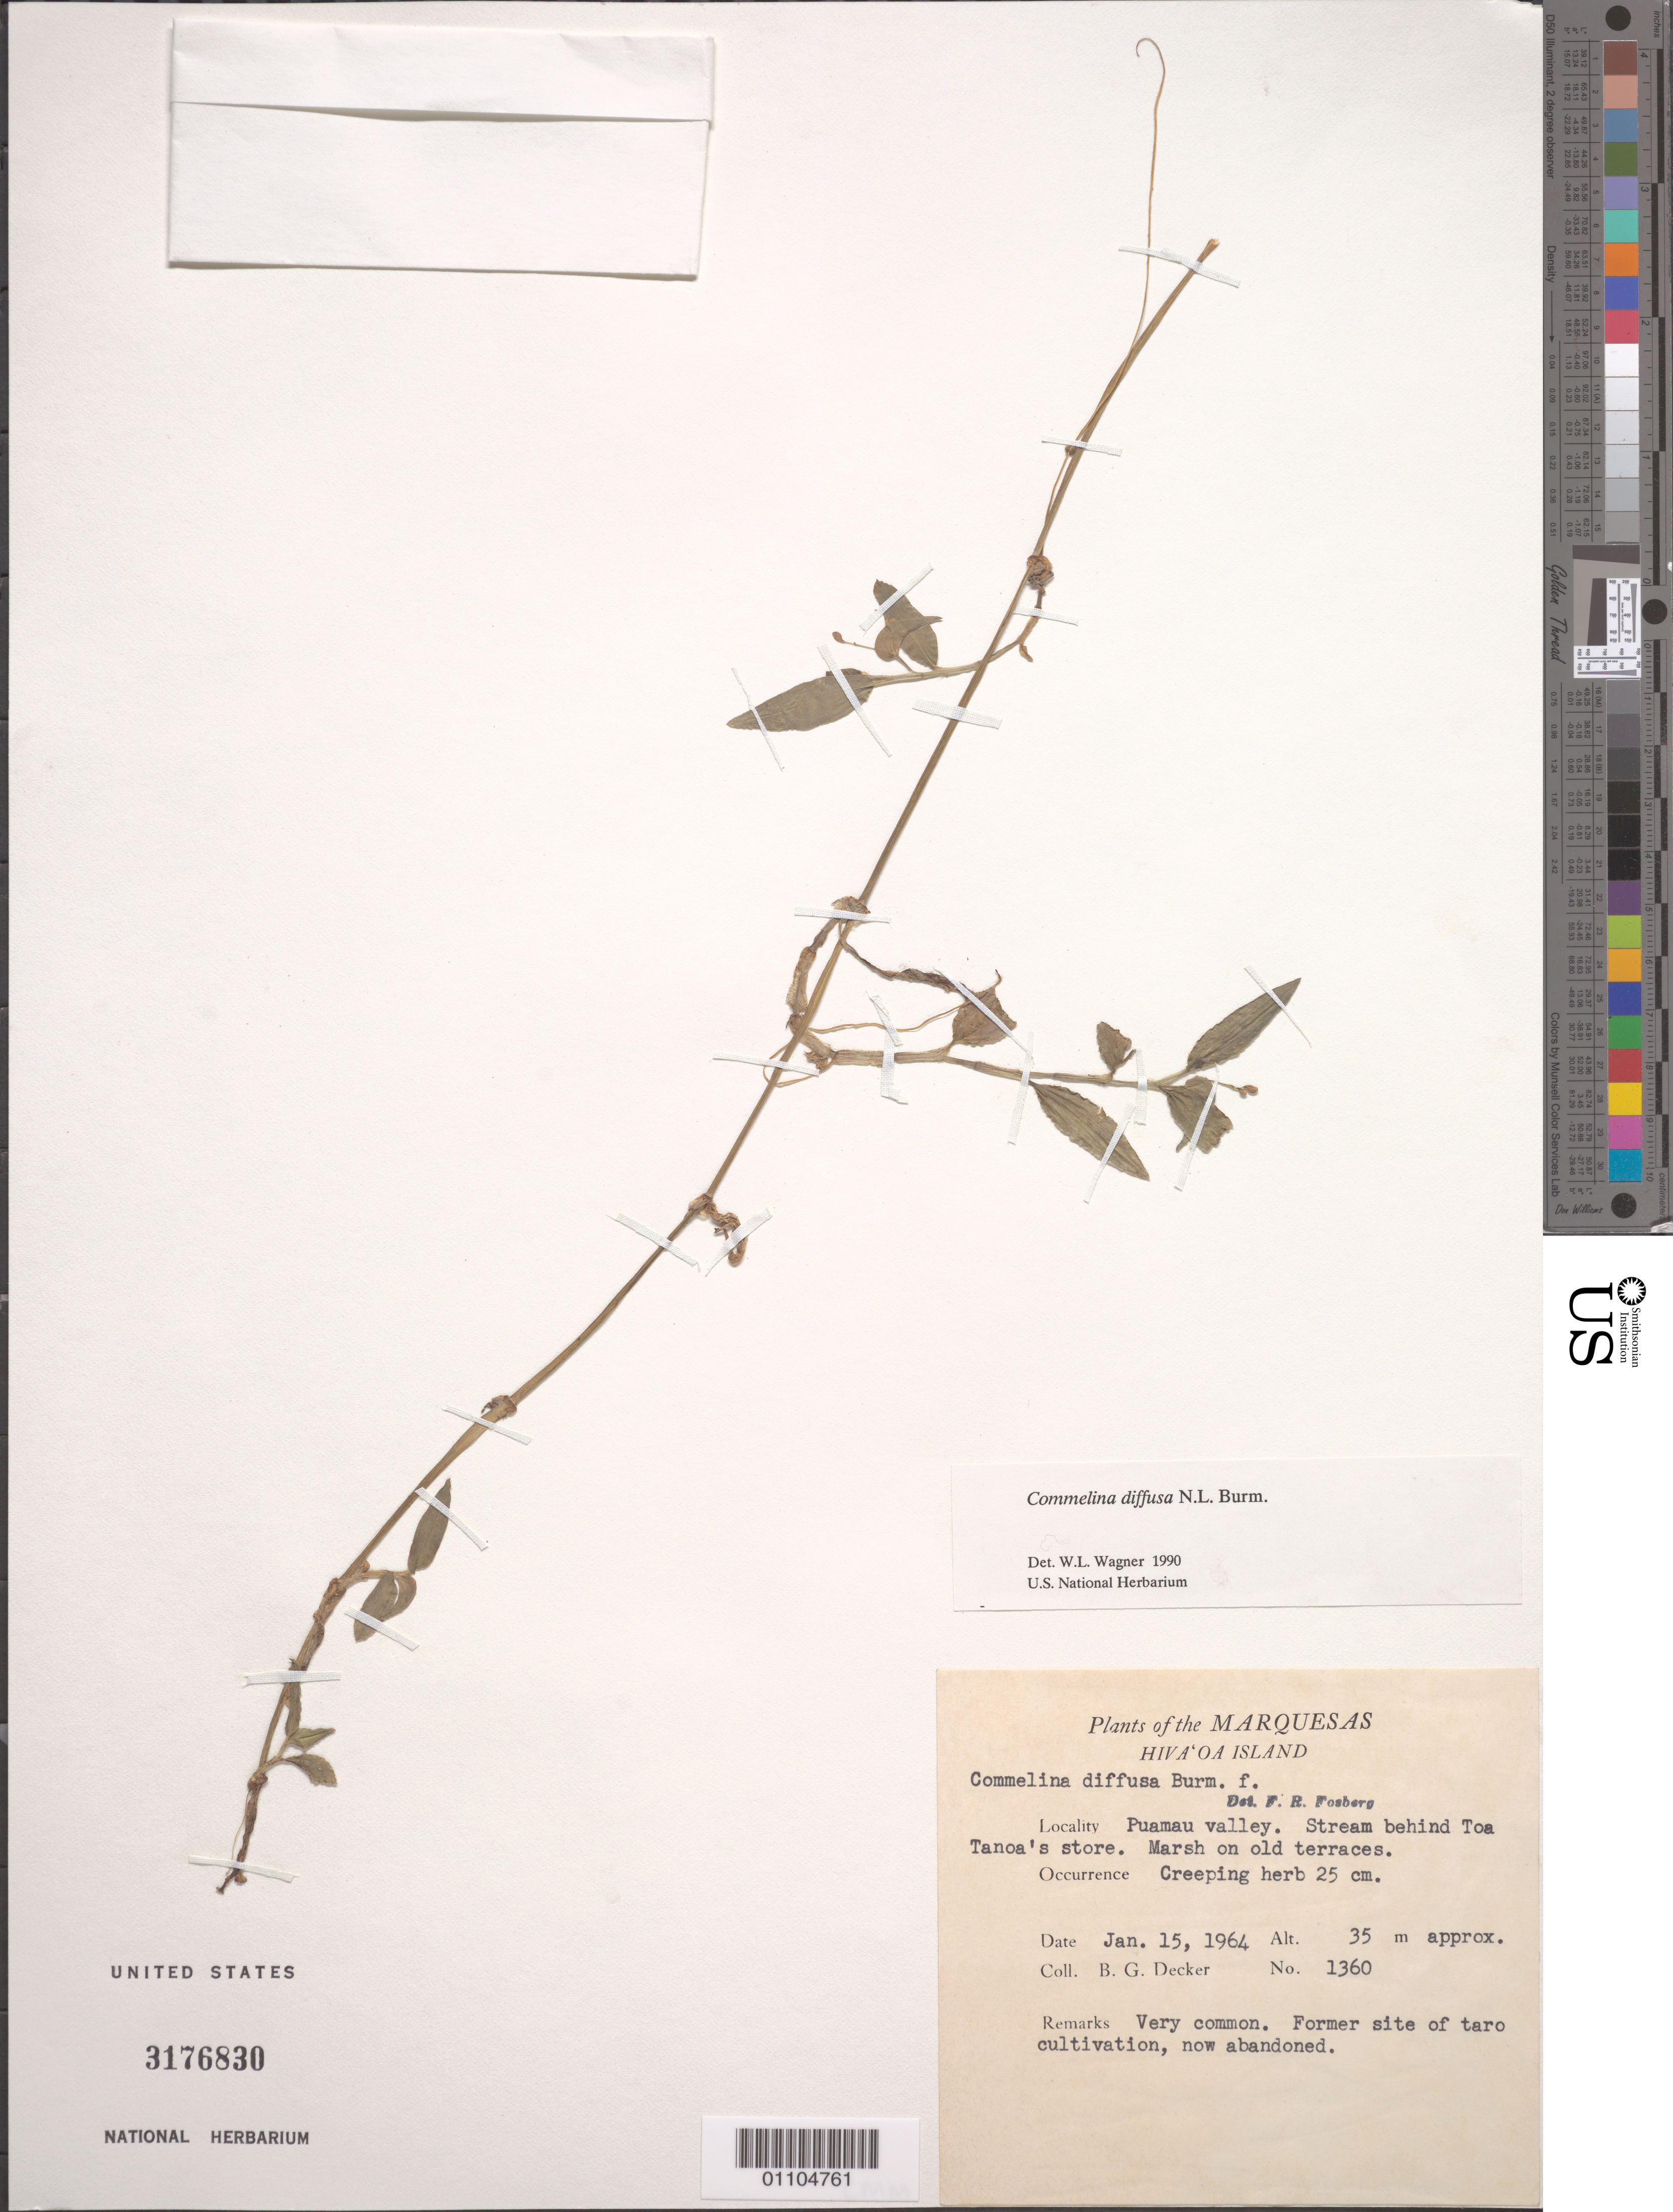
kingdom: Plantae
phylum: Tracheophyta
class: Liliopsida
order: Commelinales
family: Commelinaceae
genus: Commelina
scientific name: Commelina diffusa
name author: Burm. f.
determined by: Wagner, W. L., (BOT), Smithsonian Institution - National Museum of Natural History (UNITED STATES)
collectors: B. G. Decker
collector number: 1360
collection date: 1964-01-15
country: French Polynesia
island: Hiva Oa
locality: Puamau Valley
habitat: Marsh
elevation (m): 35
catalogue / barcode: US 3176830